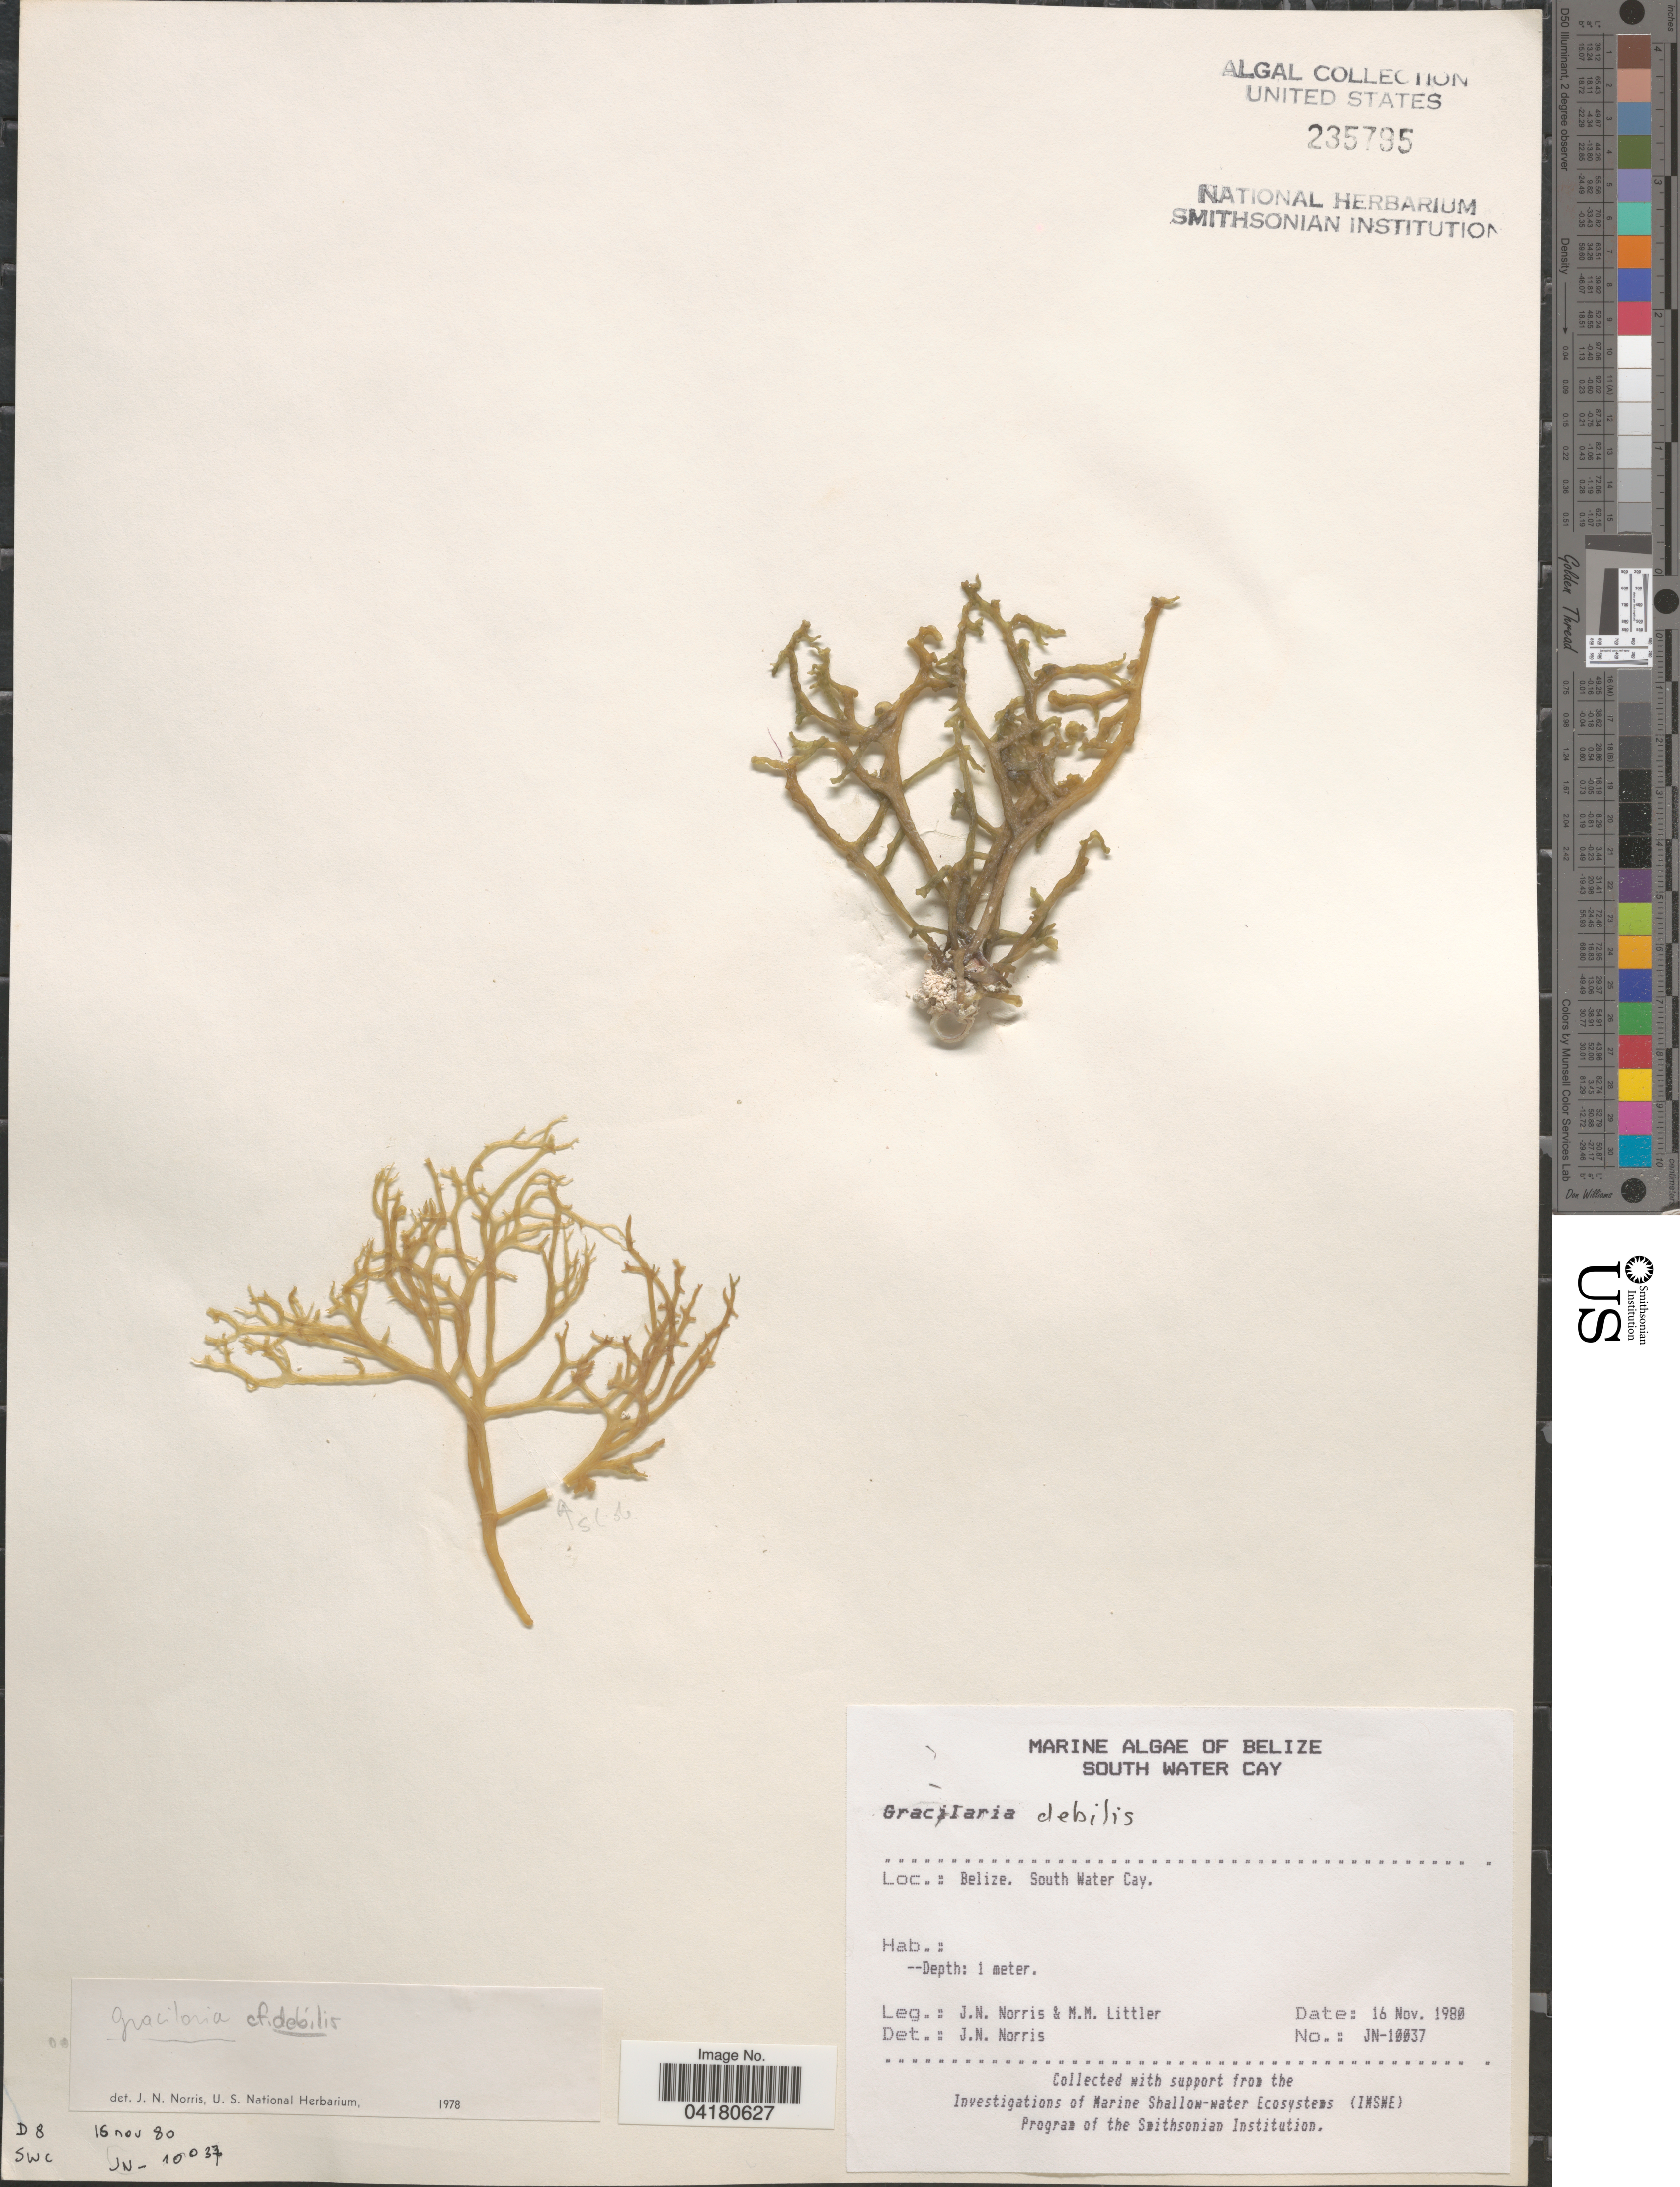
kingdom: Plantae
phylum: Rhodophyta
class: Florideophyceae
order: Gracilariales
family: Gracilariaceae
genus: Gracilaria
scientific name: Gracilaria debilis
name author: (Forssk.) Børgesen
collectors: J. Norris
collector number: JN-10037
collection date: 1980-11-16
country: Belize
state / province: Belize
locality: South Water Cay.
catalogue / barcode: US 235795